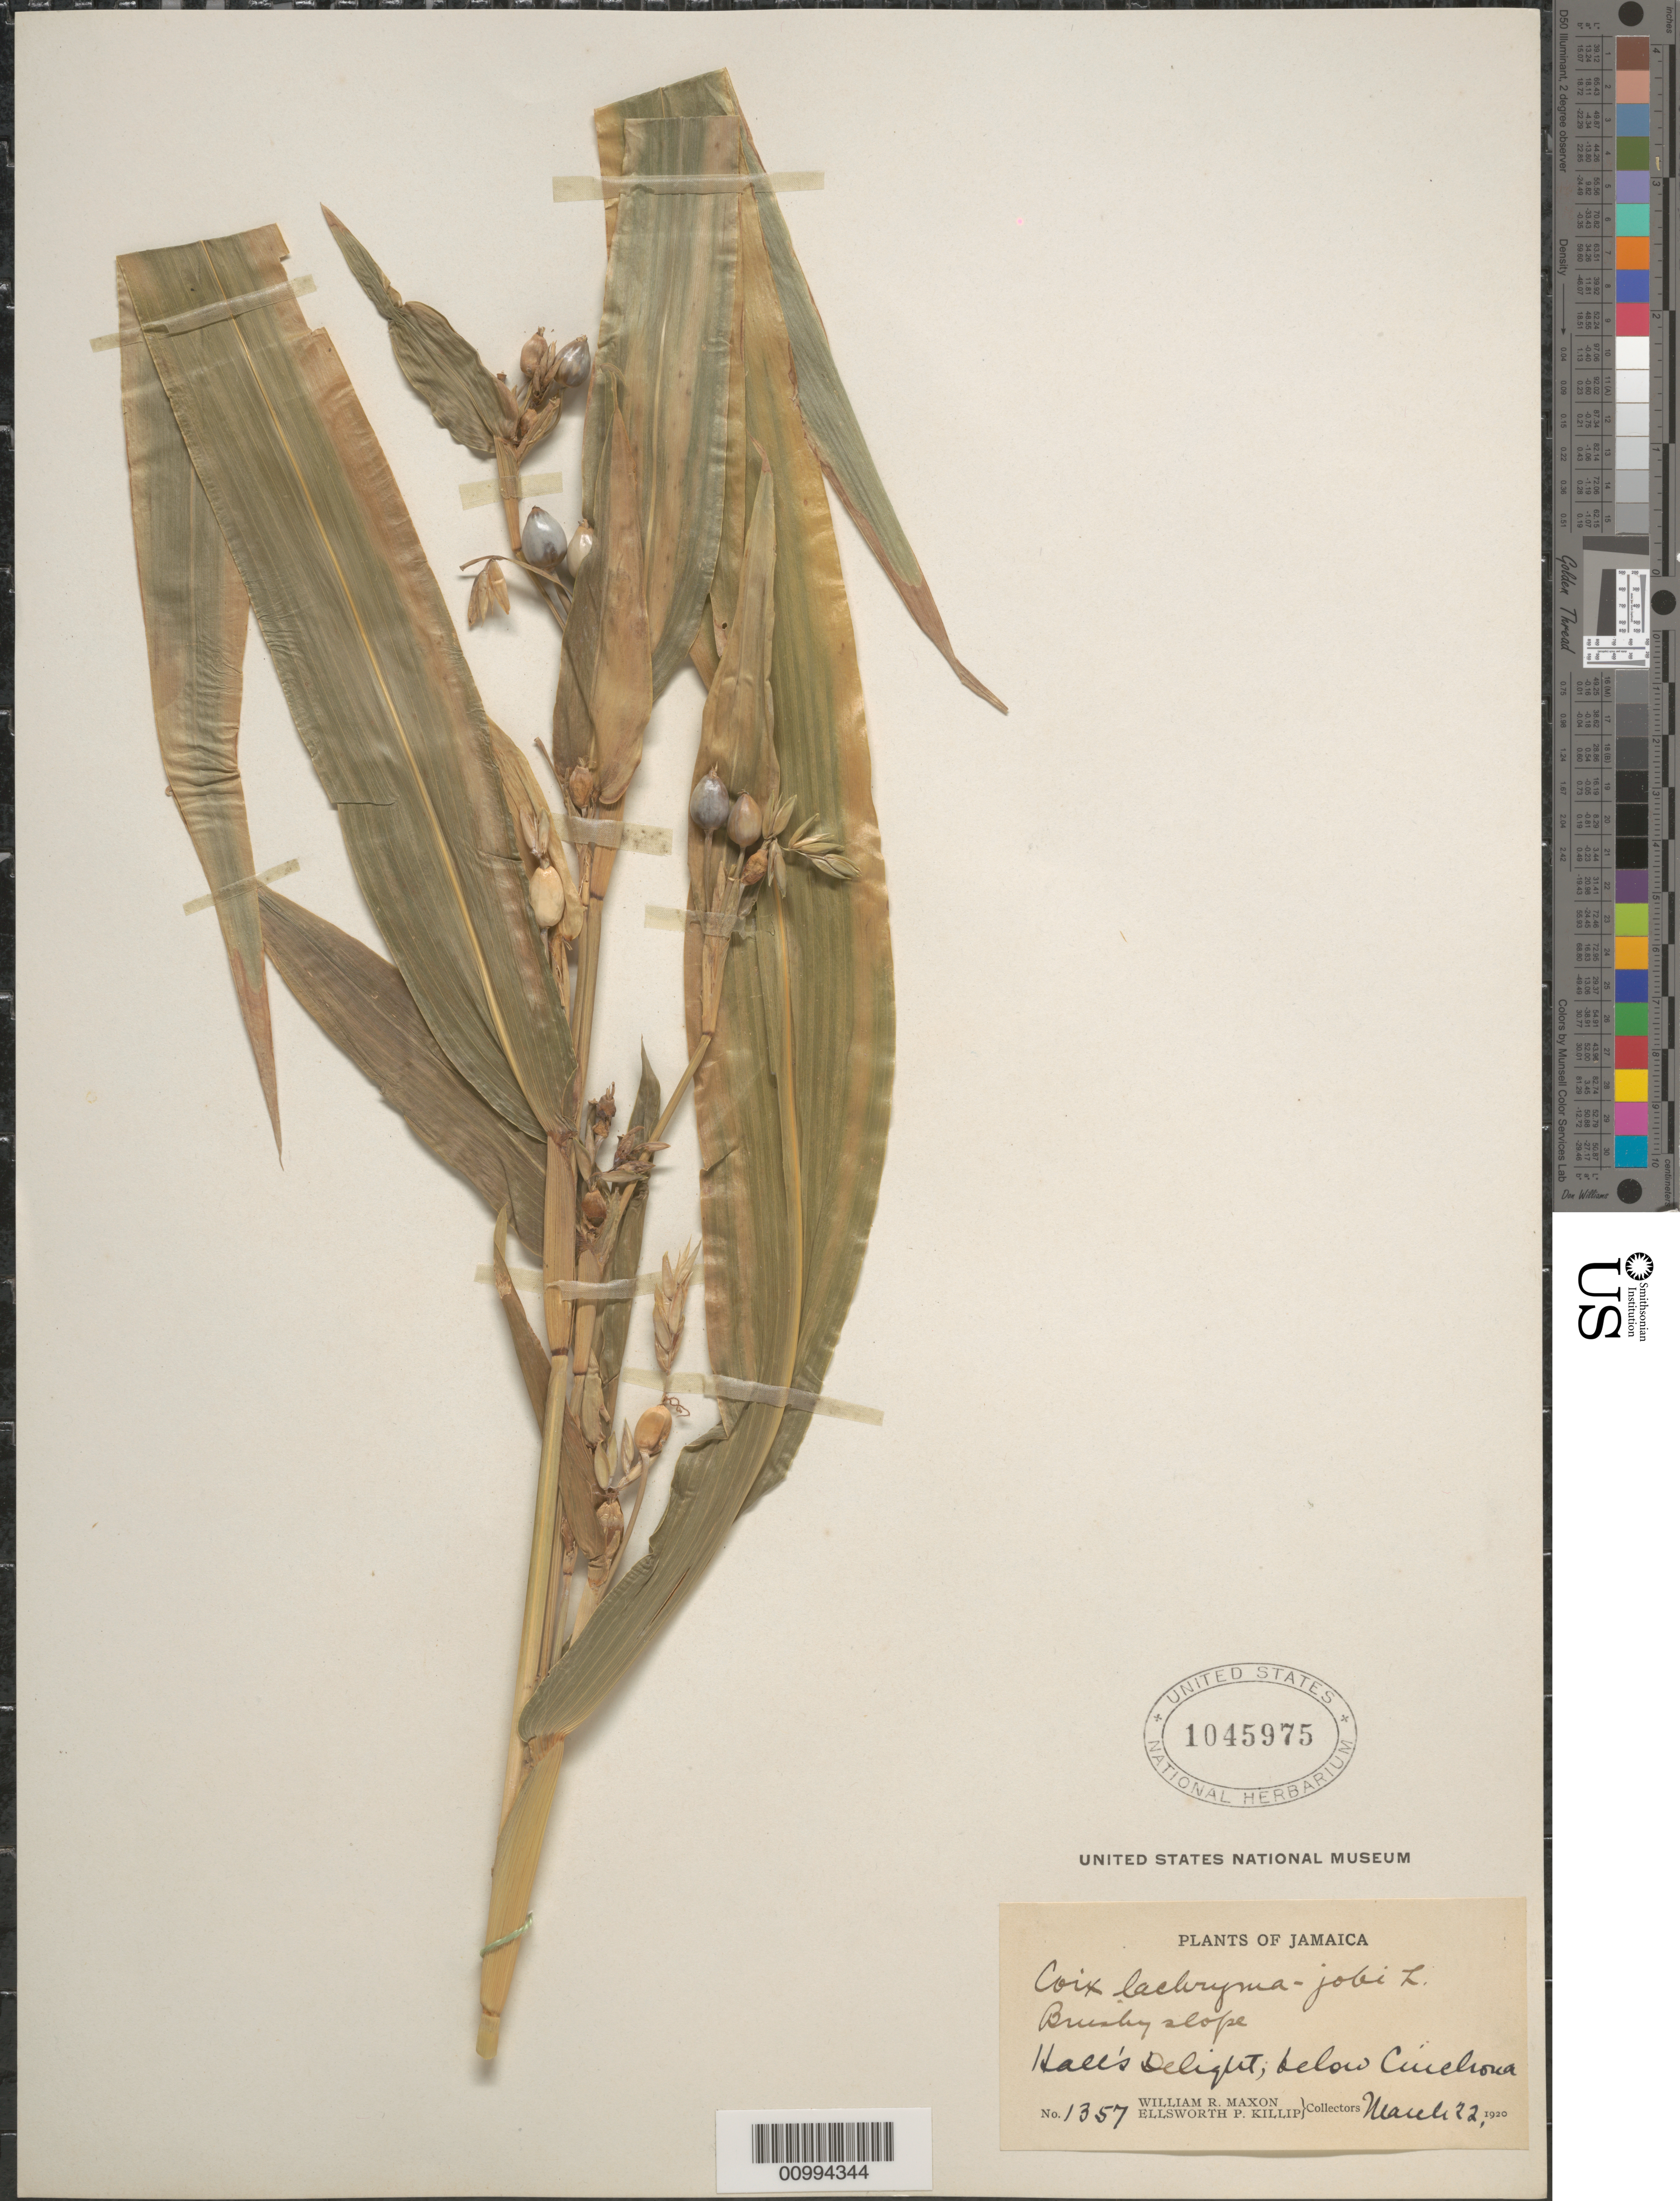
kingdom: Plantae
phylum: Tracheophyta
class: Liliopsida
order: Poales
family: Poaceae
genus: Coix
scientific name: Coix lacryma-jobi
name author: L.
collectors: W. R. Maxon & E. P. Killip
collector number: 1357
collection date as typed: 22 Mar 1920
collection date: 1920-03-22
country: Jamaica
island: Jamaica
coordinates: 0 N, 0 E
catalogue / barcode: US 1045975